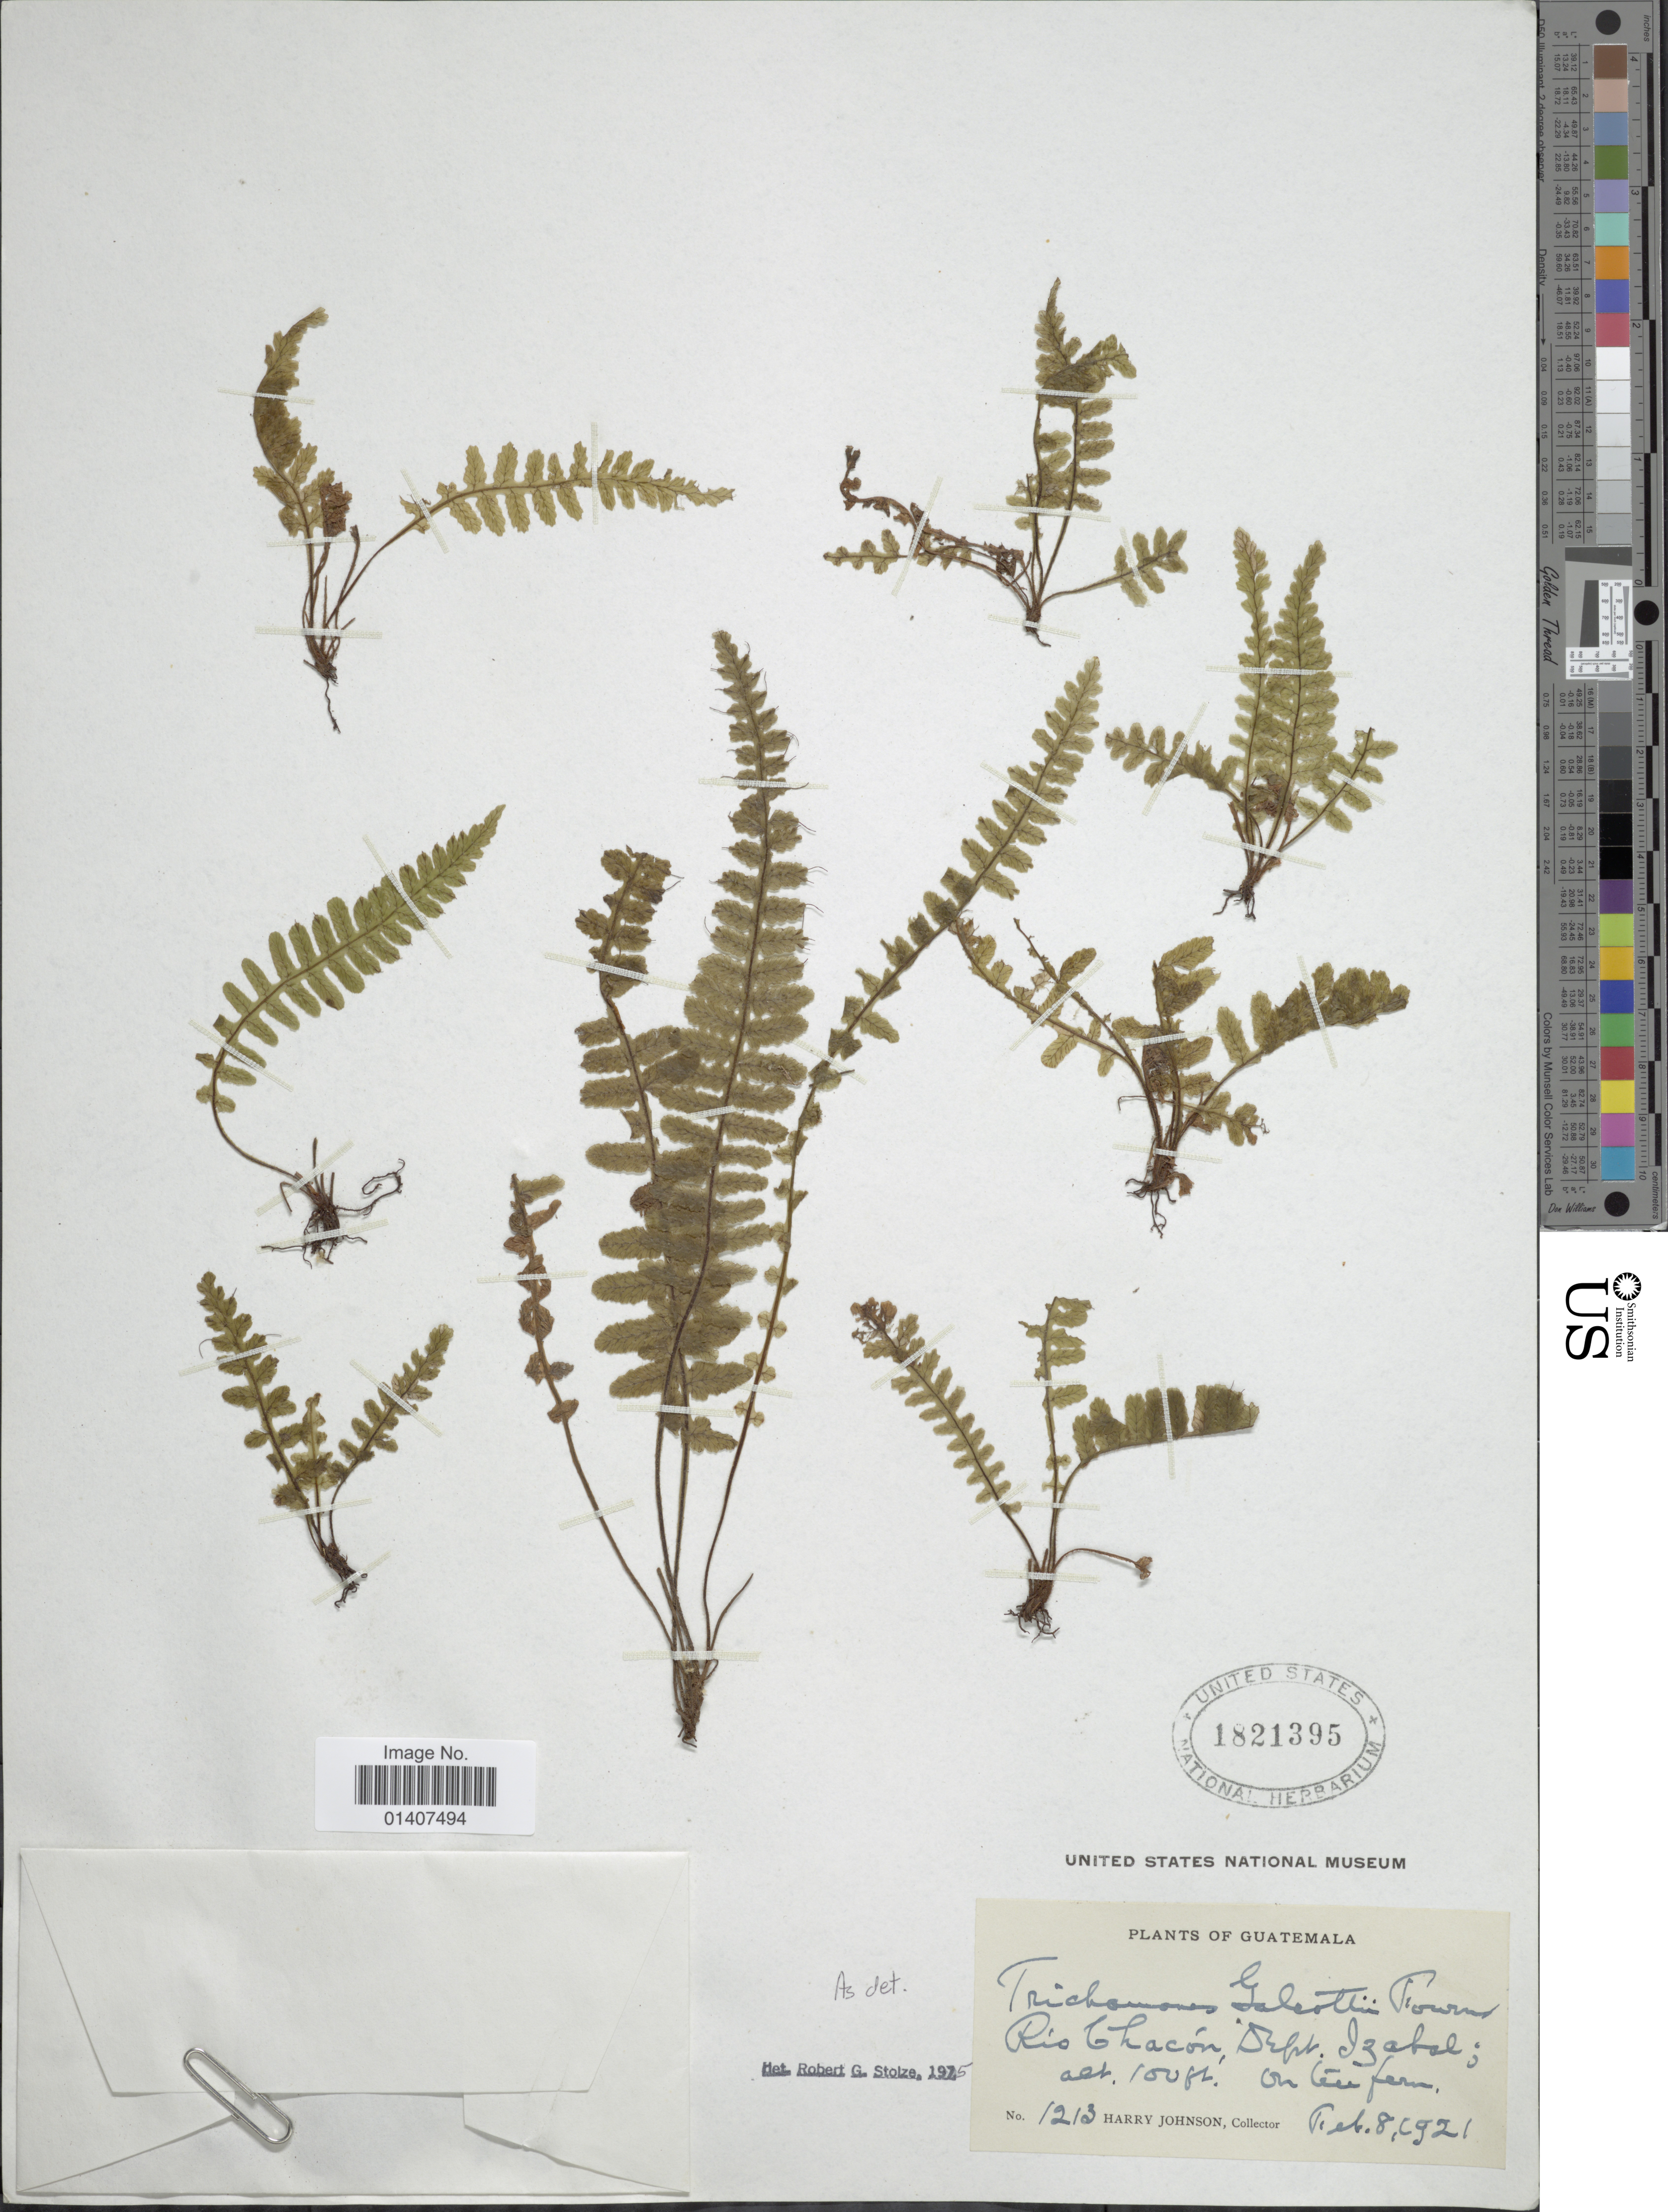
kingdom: Plantae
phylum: Tracheophyta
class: Polypodiopsida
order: Hymenophyllales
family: Hymenophyllaceae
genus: Trichomanes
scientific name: Trichomanes galeottii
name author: E. Fourn.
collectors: H. Johnson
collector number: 1213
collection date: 1921-02-08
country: Guatemala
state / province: Izabal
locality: Rio Chacón, dept. Izabal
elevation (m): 30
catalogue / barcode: US 1821395